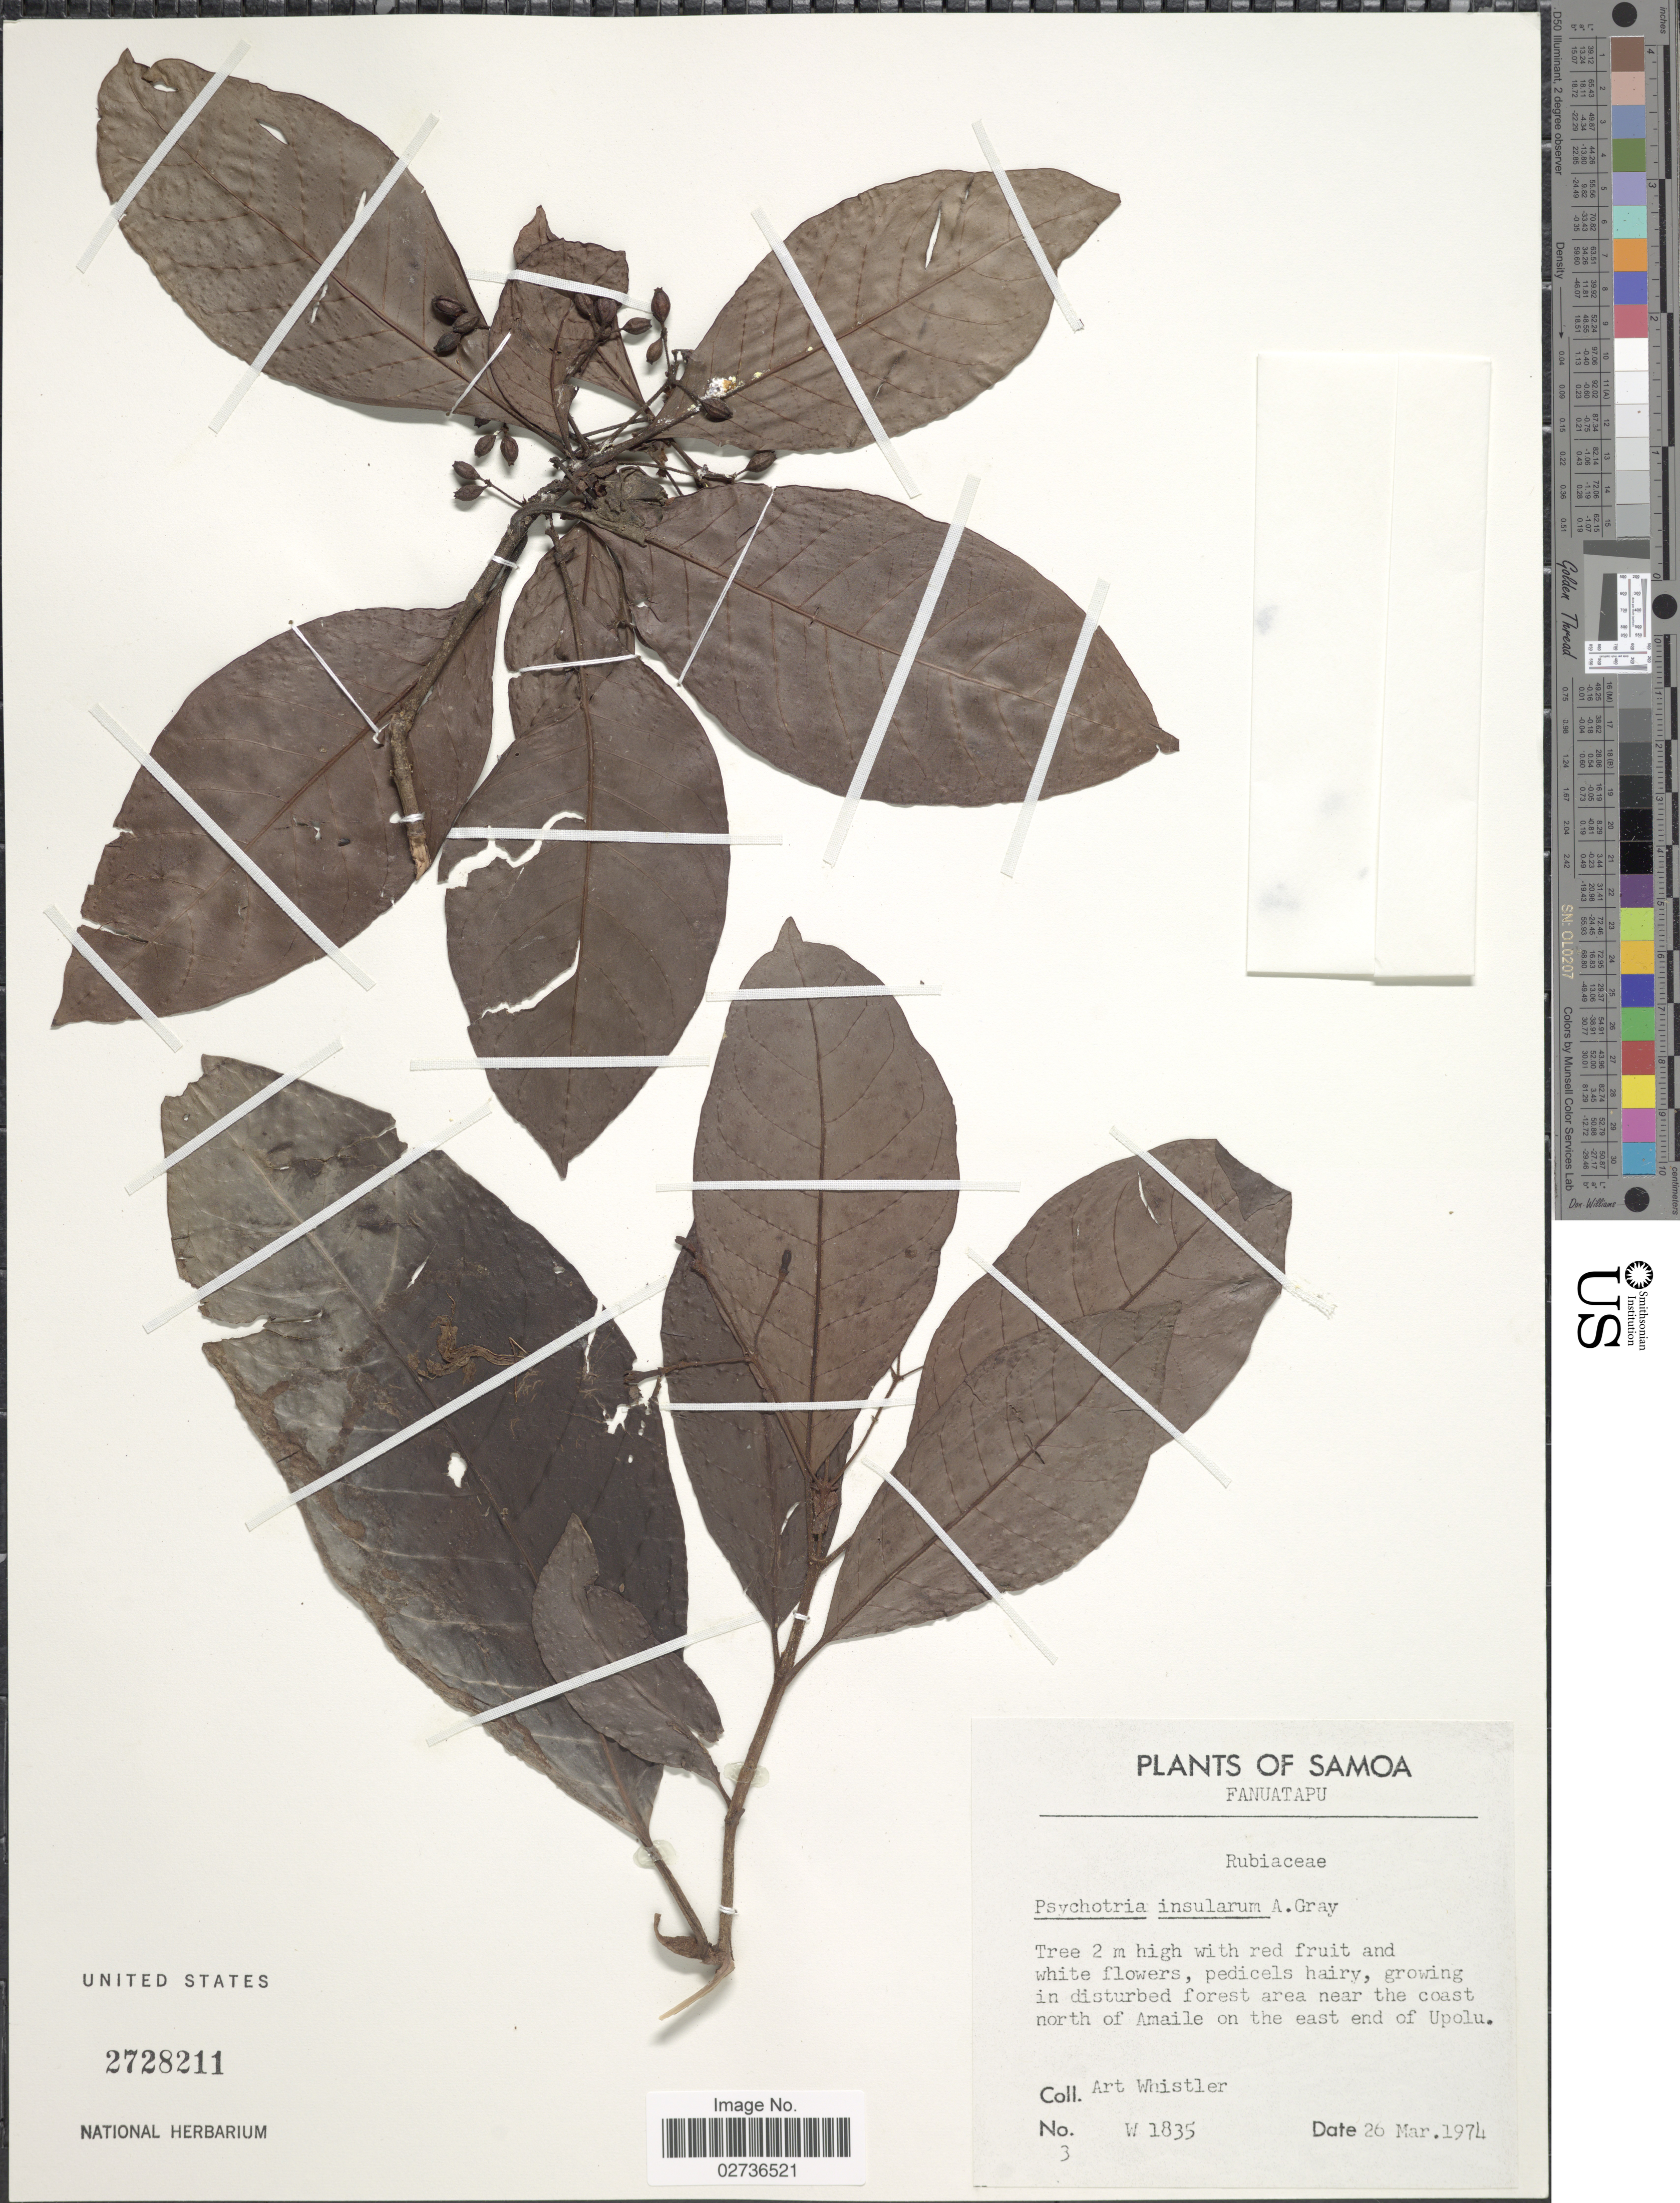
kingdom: Plantae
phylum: Tracheophyta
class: Magnoliopsida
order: Gentianales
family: Rubiaceae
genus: Psychotria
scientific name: Psychotria insularum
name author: A. Gray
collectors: A. Whistler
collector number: W 1835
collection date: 1974-03-26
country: Samoa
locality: Samoa, Fanuatapu, forest area near the coast north of Amaile on the east of end of Upolu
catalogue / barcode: US 2728211